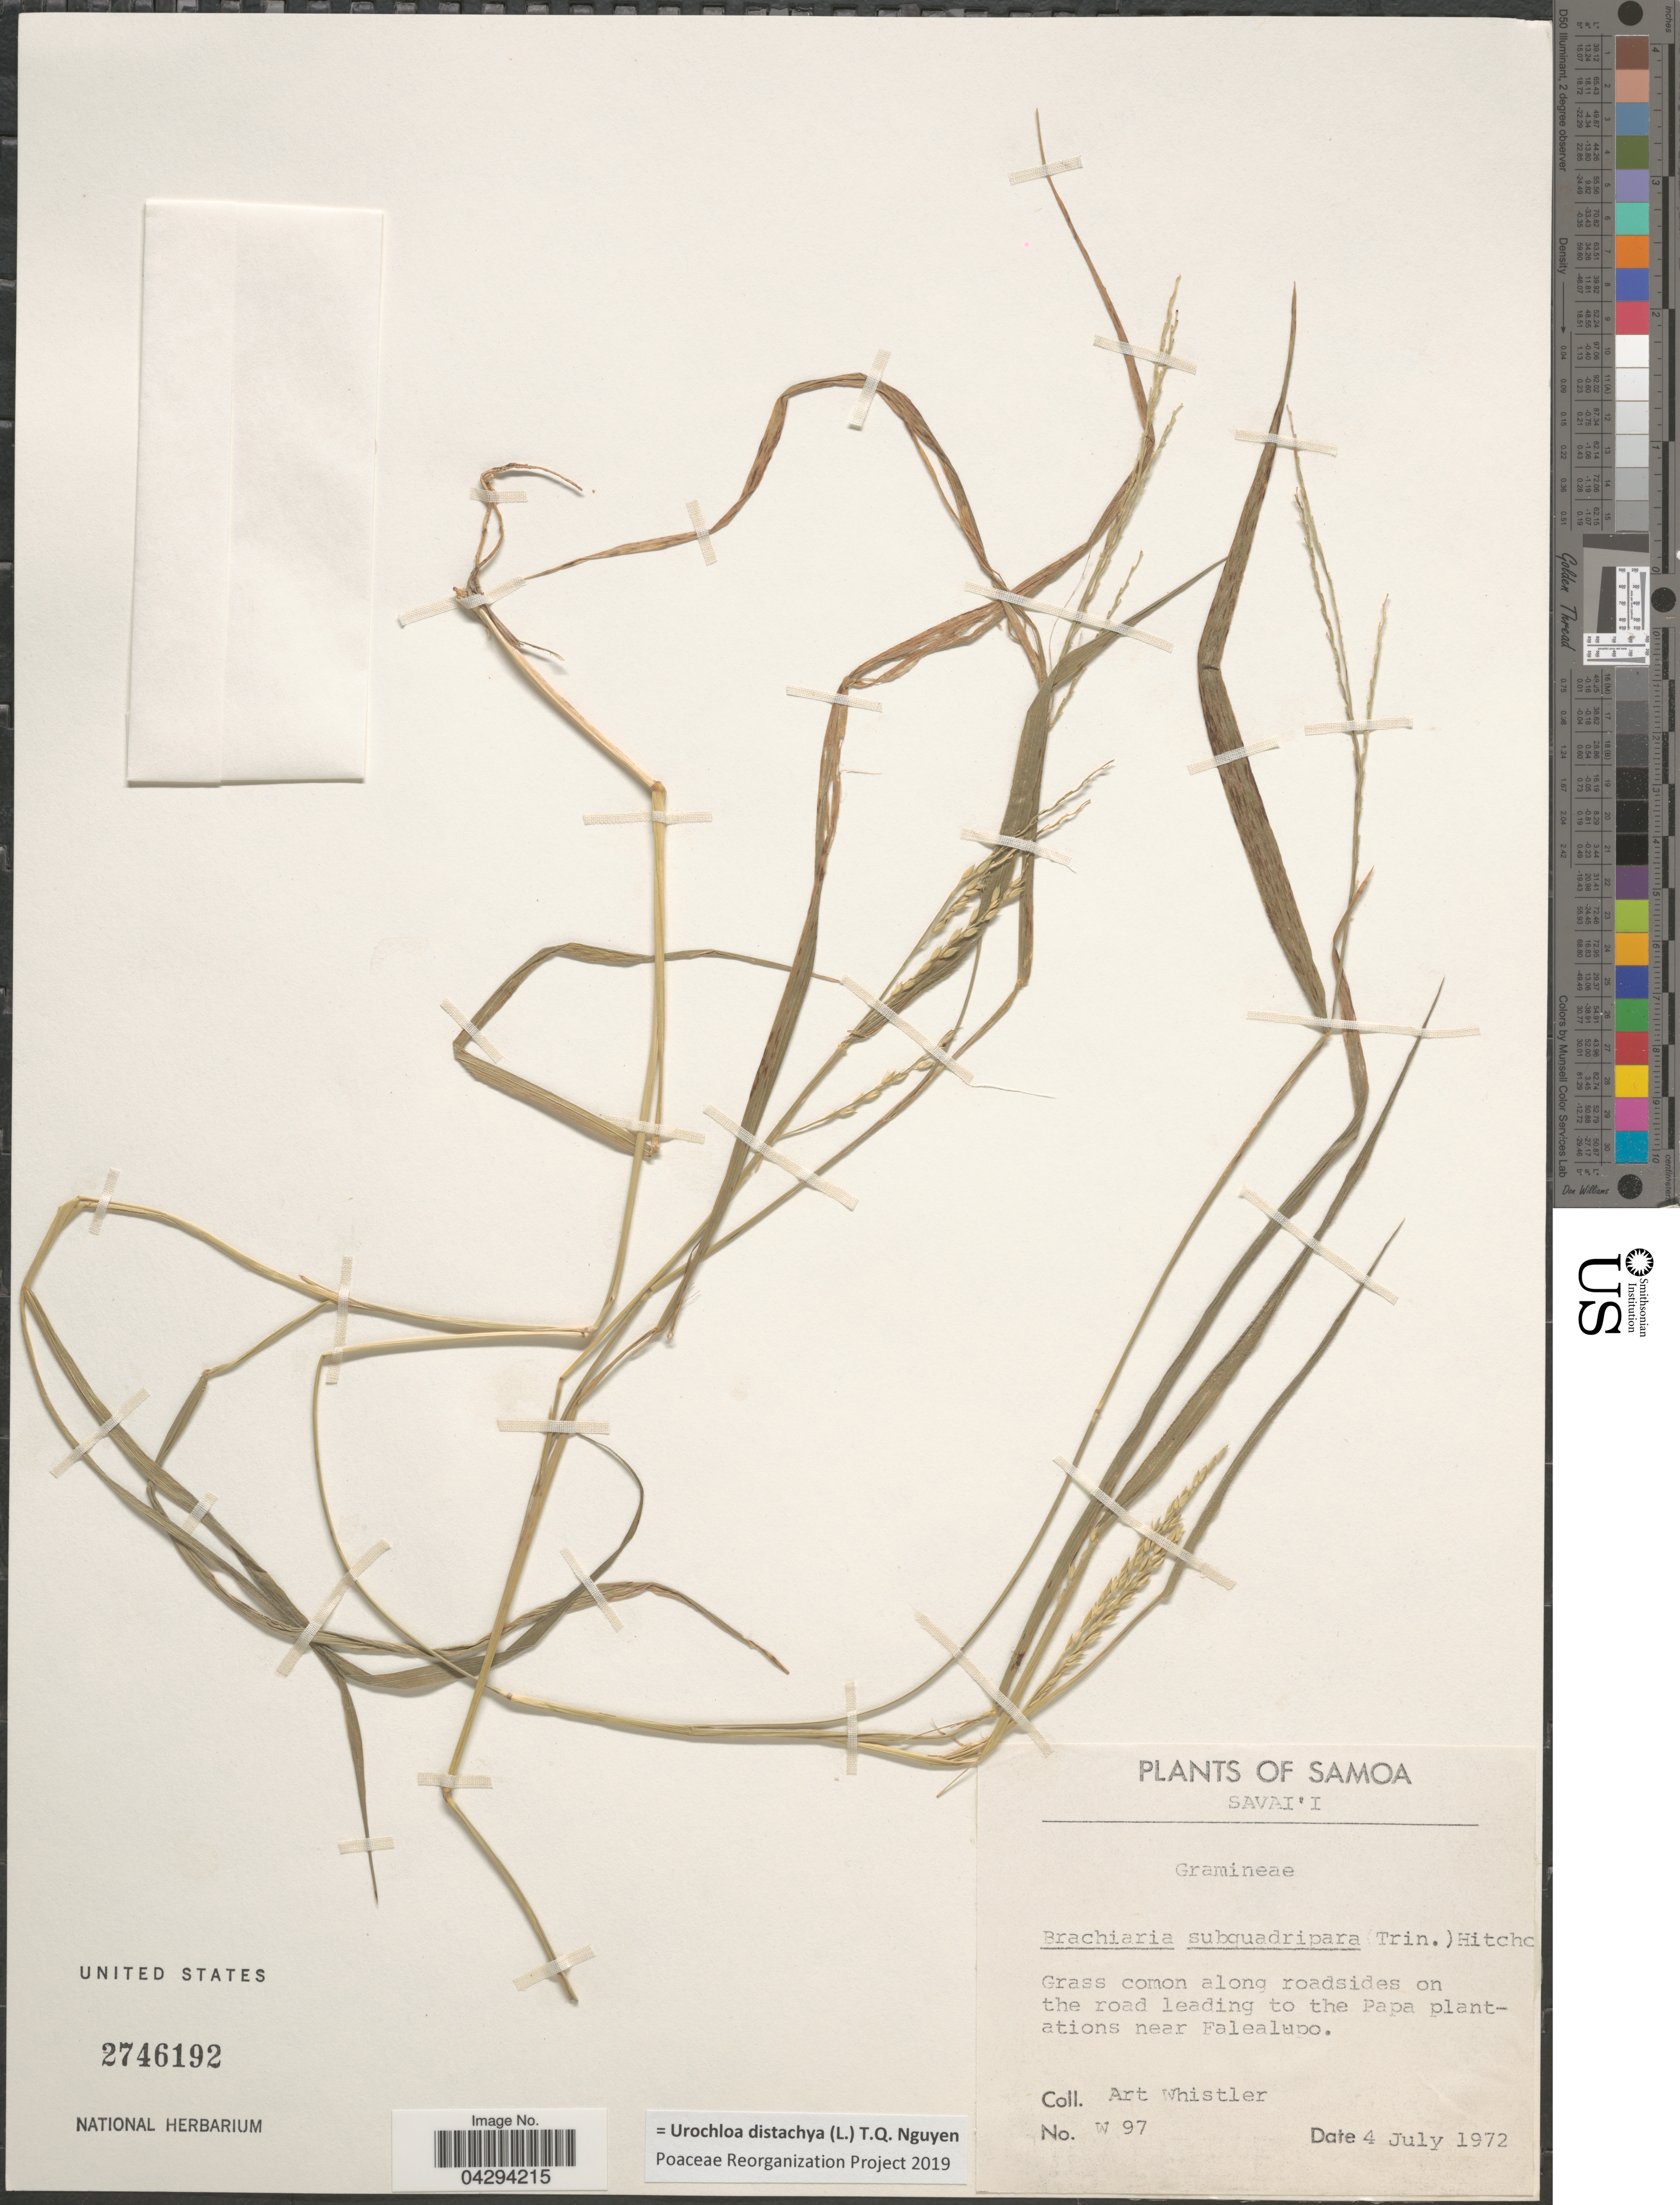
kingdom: Plantae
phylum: Tracheophyta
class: Liliopsida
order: Poales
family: Poaceae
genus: Urochloa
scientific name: Urochloa distachya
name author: (L.) T.Q. Nguyen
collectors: A. Whistler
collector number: W97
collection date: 1972-07-04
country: Samoa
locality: Samoa. Savai'i. Along roadsides on the road leading to the Papa plantations near Falealupo.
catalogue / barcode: US 2746192